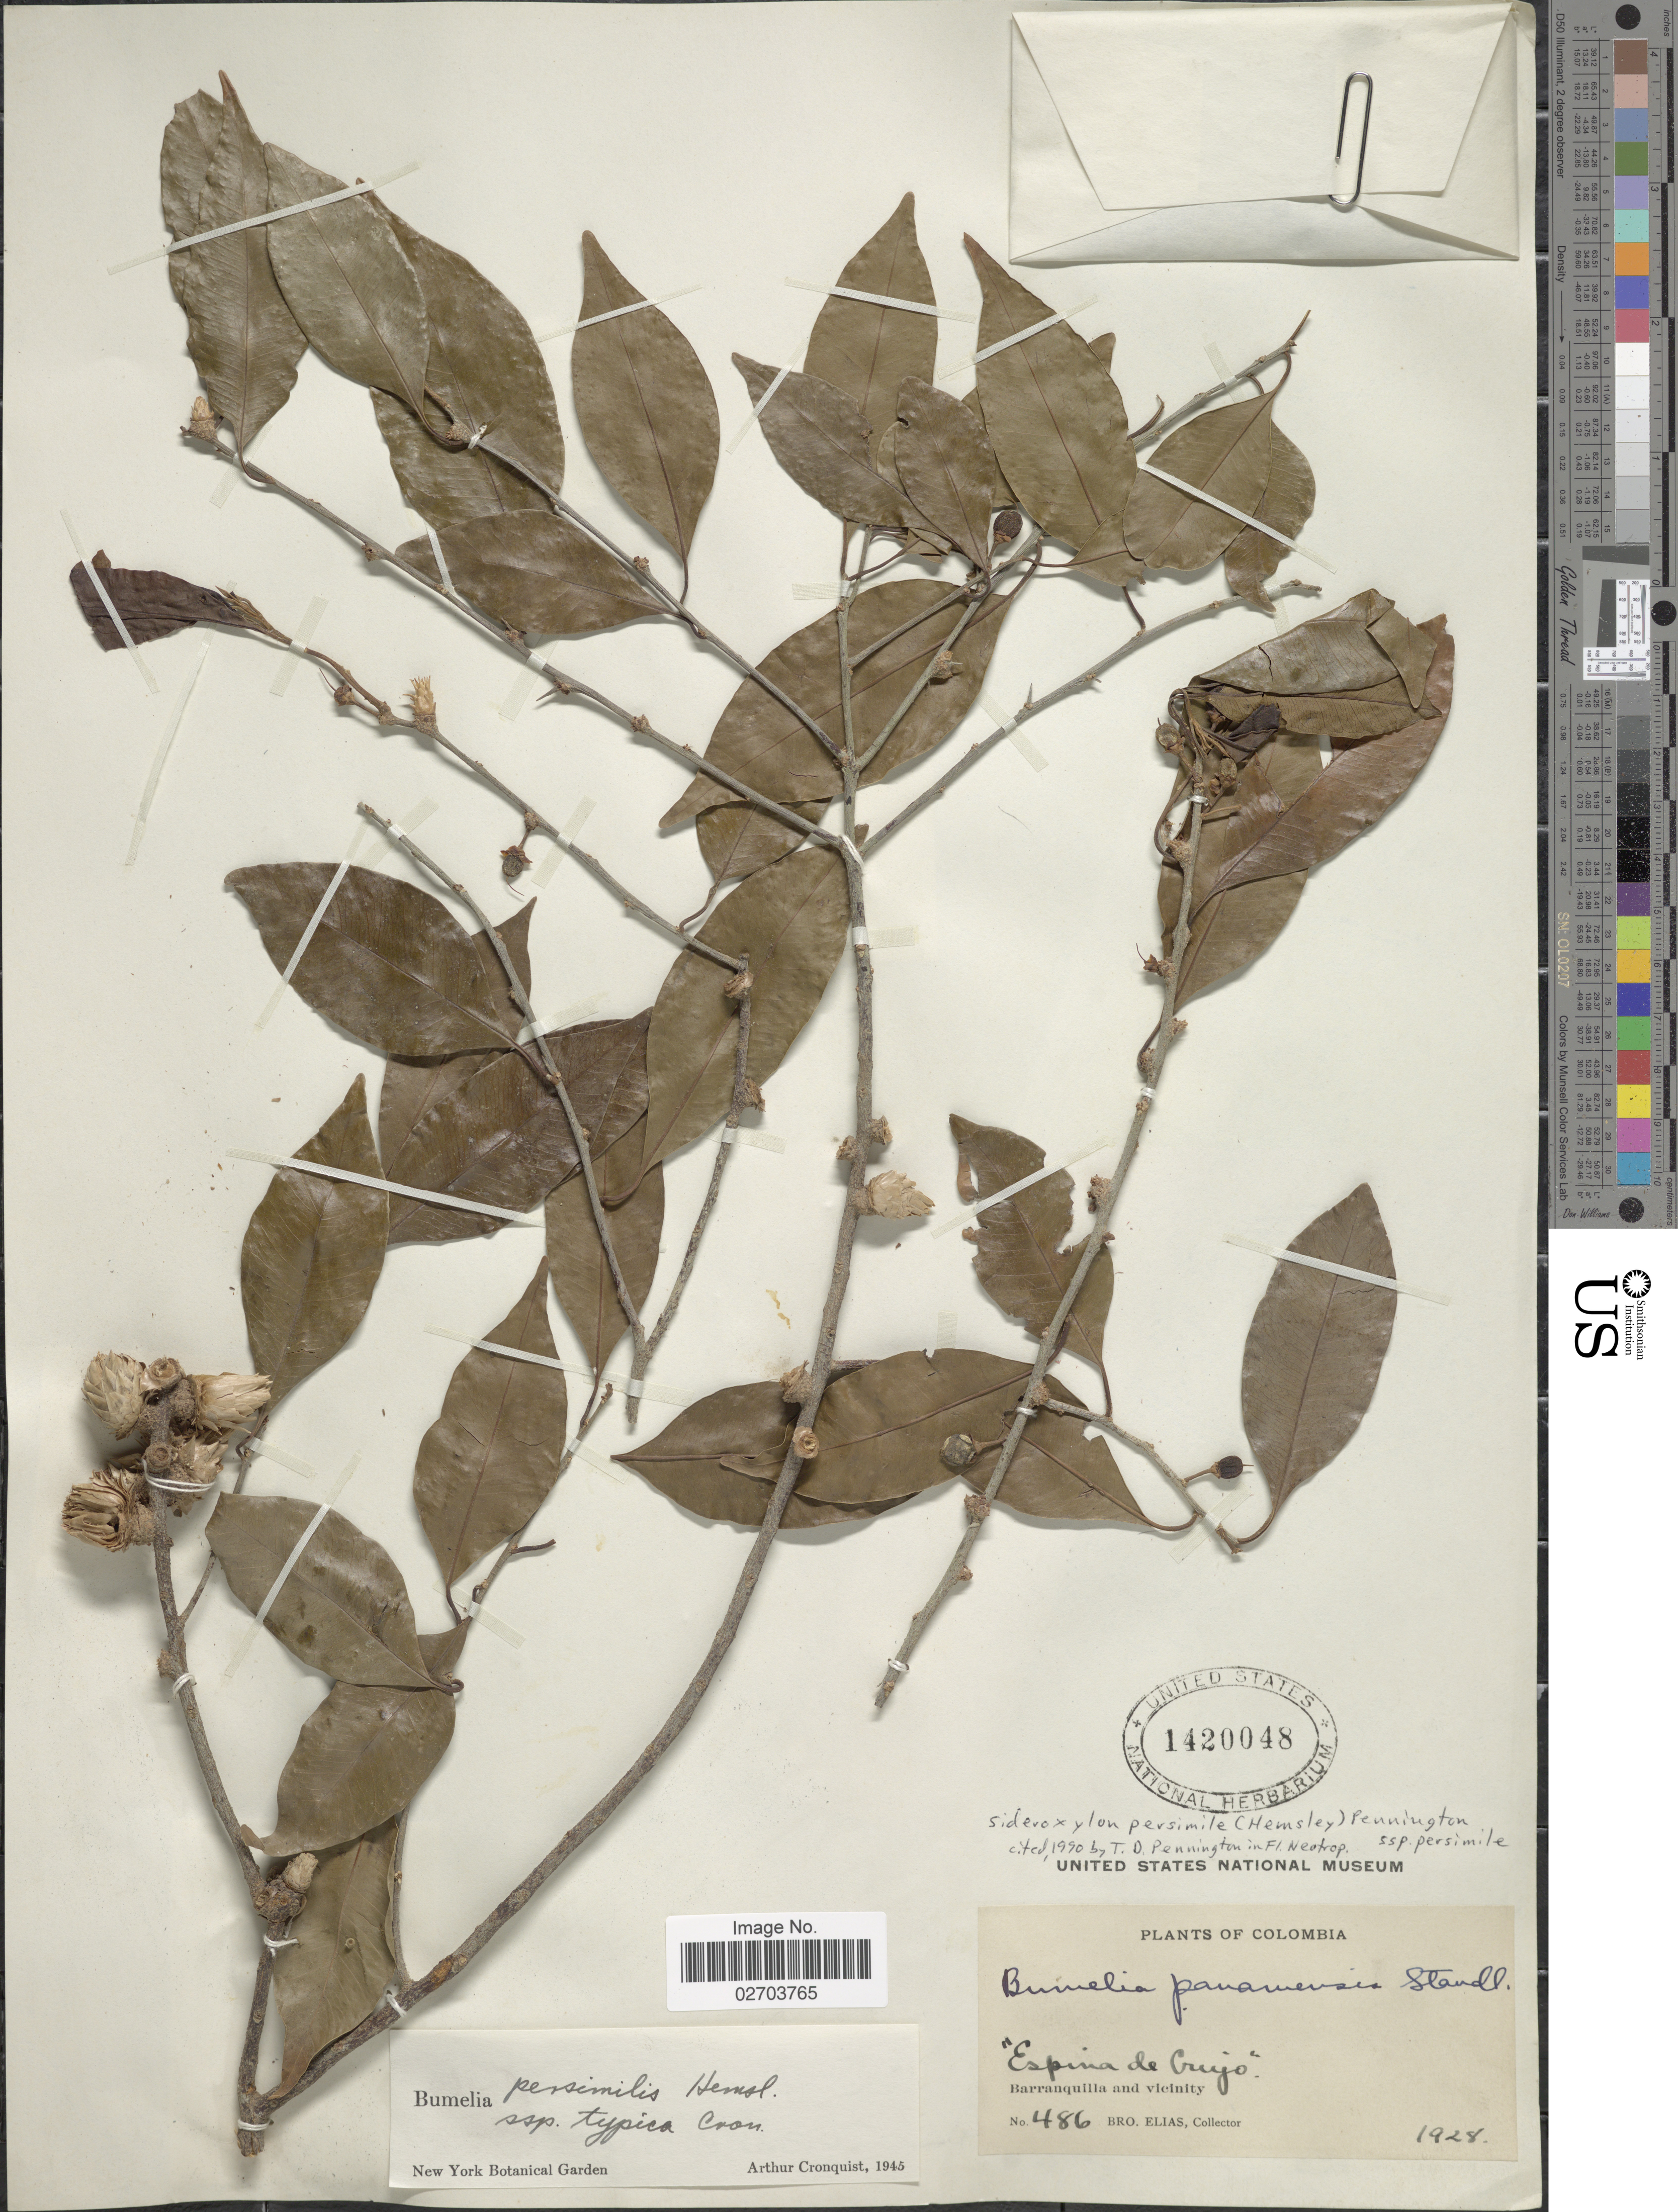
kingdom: Plantae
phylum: Tracheophyta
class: Magnoliopsida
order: Ericales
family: Sapotaceae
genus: Sideroxylon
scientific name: Sideroxylon persimile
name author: (Hemsl.) T.D. Penn.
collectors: Bro. Elias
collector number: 486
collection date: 1928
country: Colombia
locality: Barranquilla and vicinity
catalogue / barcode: US 1420048